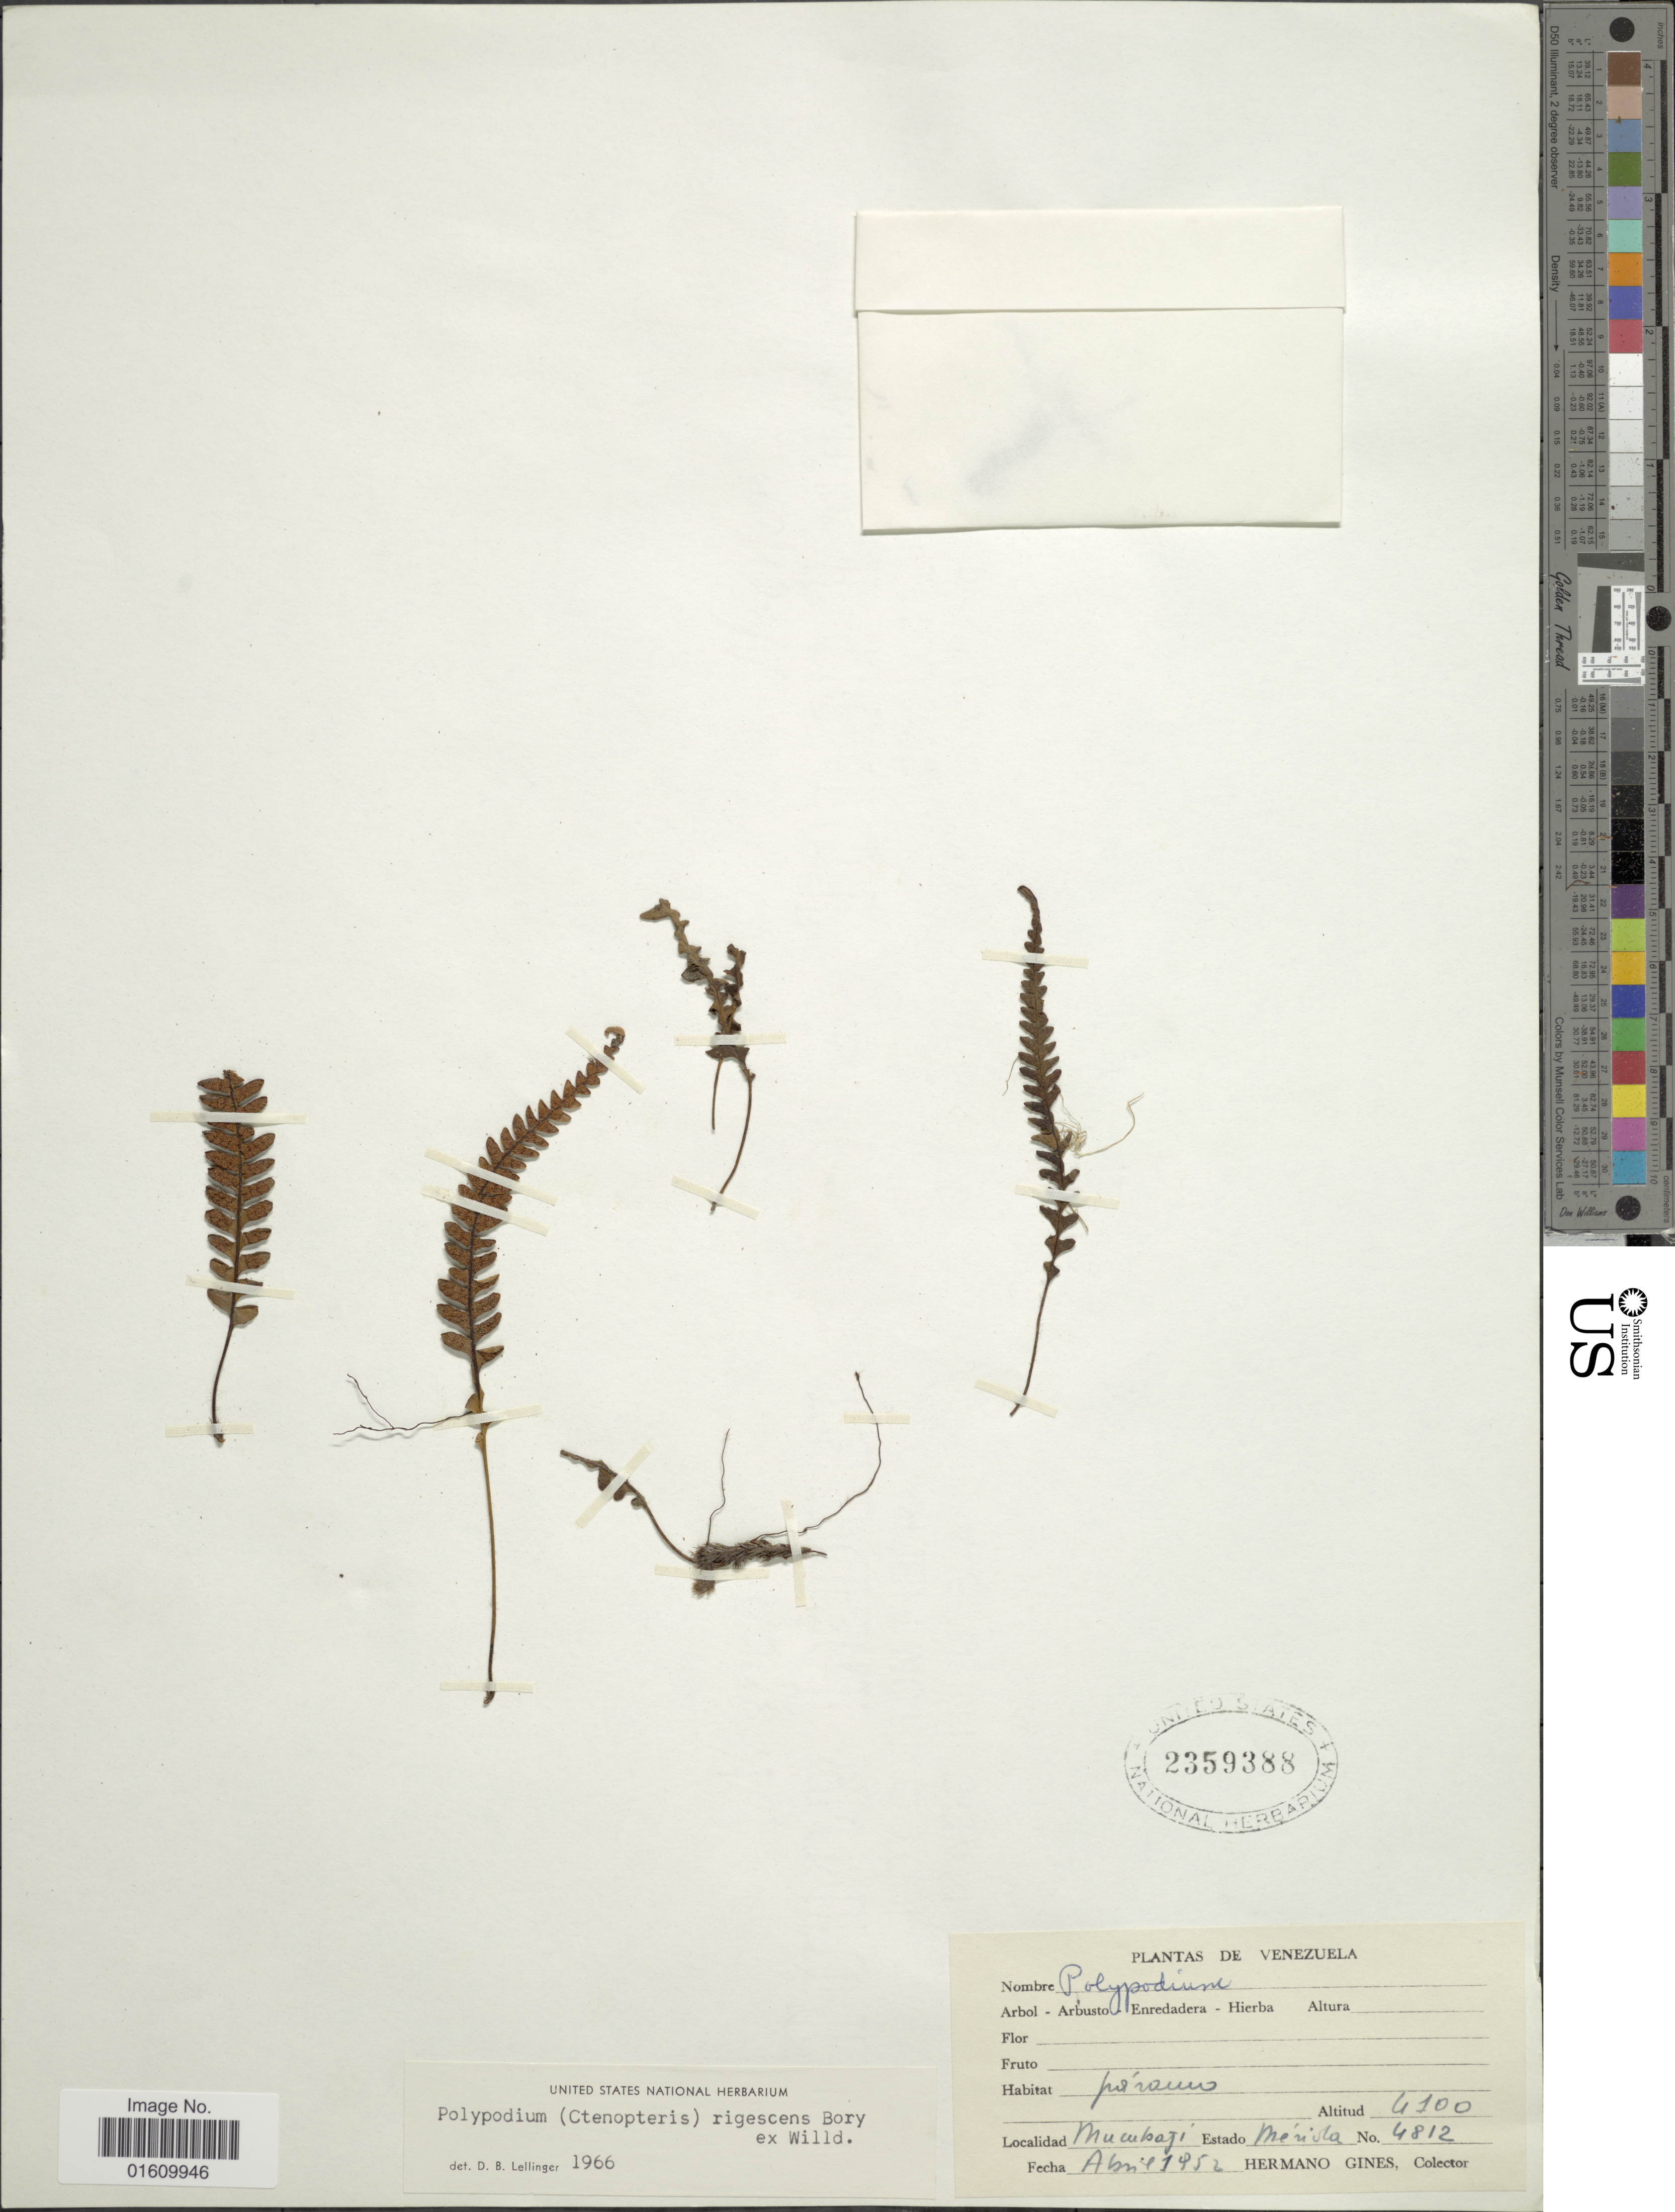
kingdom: Plantae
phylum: Tracheophyta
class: Polypodiopsida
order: Polypodiales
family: Polypodiaceae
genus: Melpomene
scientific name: Melpomene flabelliformis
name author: (Poir.) A.R. Sm. & R.C. Moran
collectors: Bro. Gines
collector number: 4812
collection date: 1852-04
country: Venezuela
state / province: Mérida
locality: Parimo, Macubaji, Merida.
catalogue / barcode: US 2359388